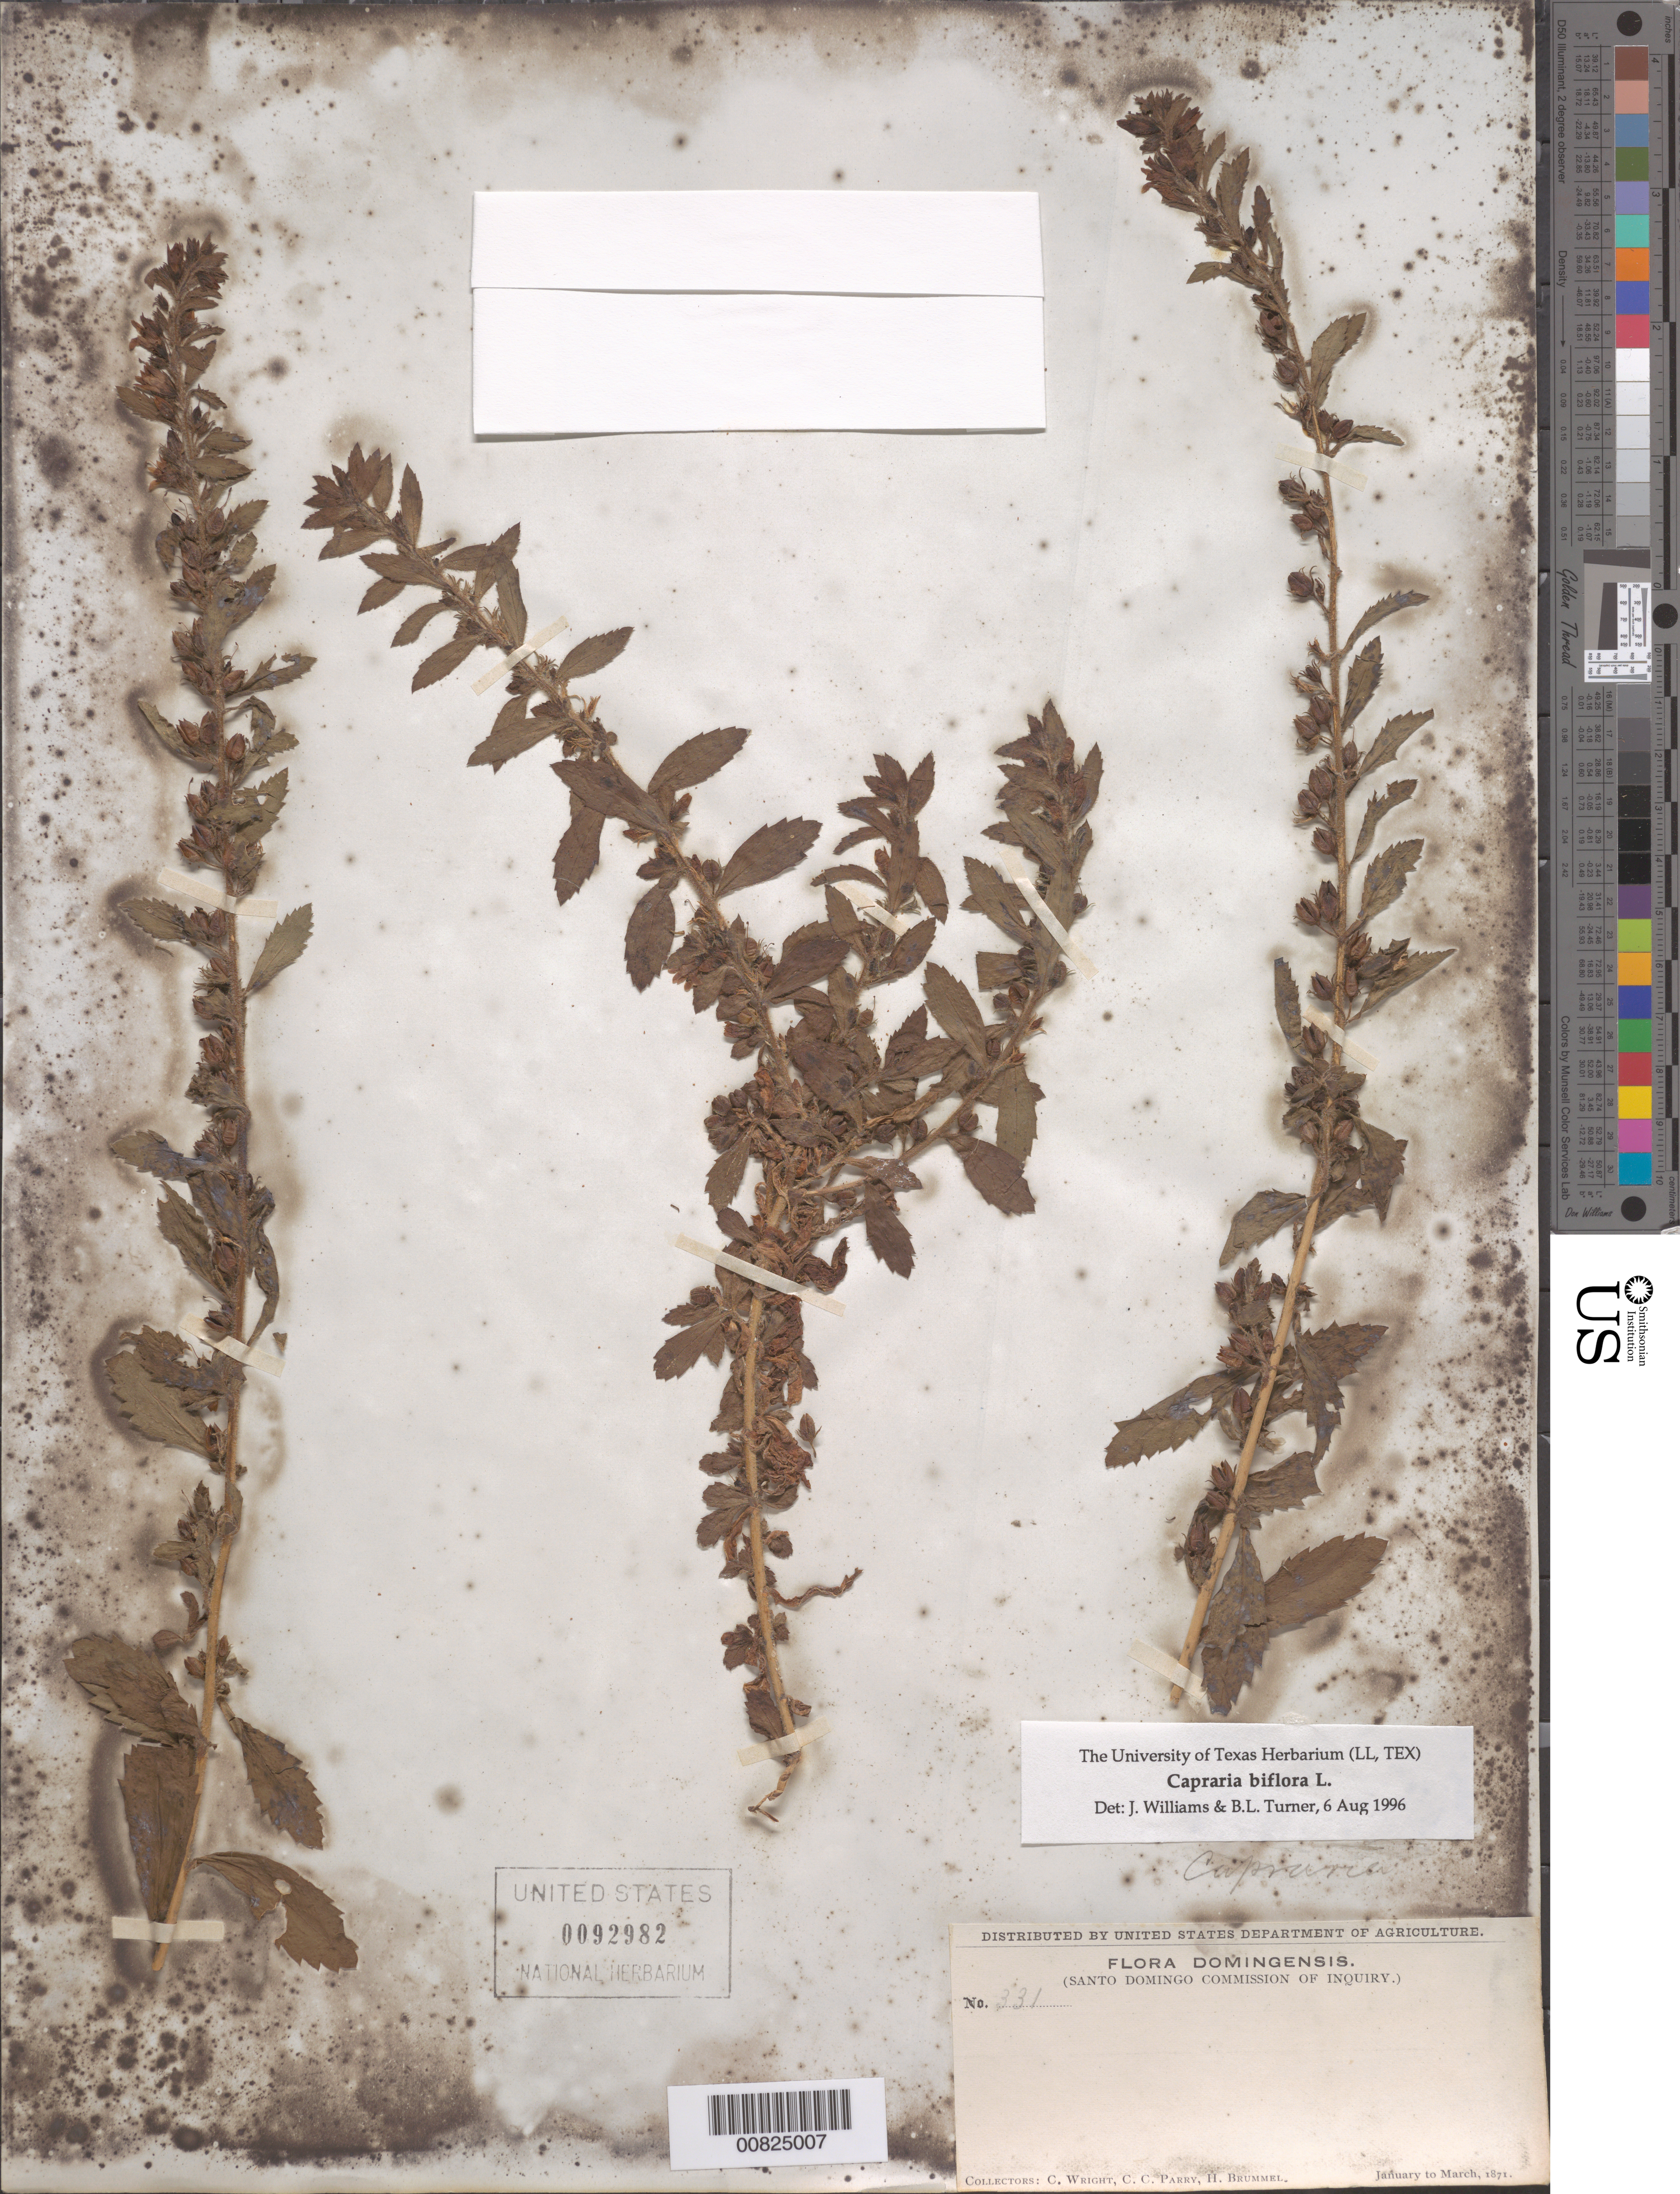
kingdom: Plantae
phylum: Tracheophyta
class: Magnoliopsida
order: Lamiales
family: Scrophulariaceae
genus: Capraria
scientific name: Capraria biflora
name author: L.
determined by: Williams, J.; Turner, B. L.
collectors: C. Wright, C. C. Parry & H. Brummel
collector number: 331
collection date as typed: Jan 1871 to -- Mar 1871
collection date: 1871-01/1871-03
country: Dominican Republic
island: Hispaniola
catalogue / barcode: US 92982